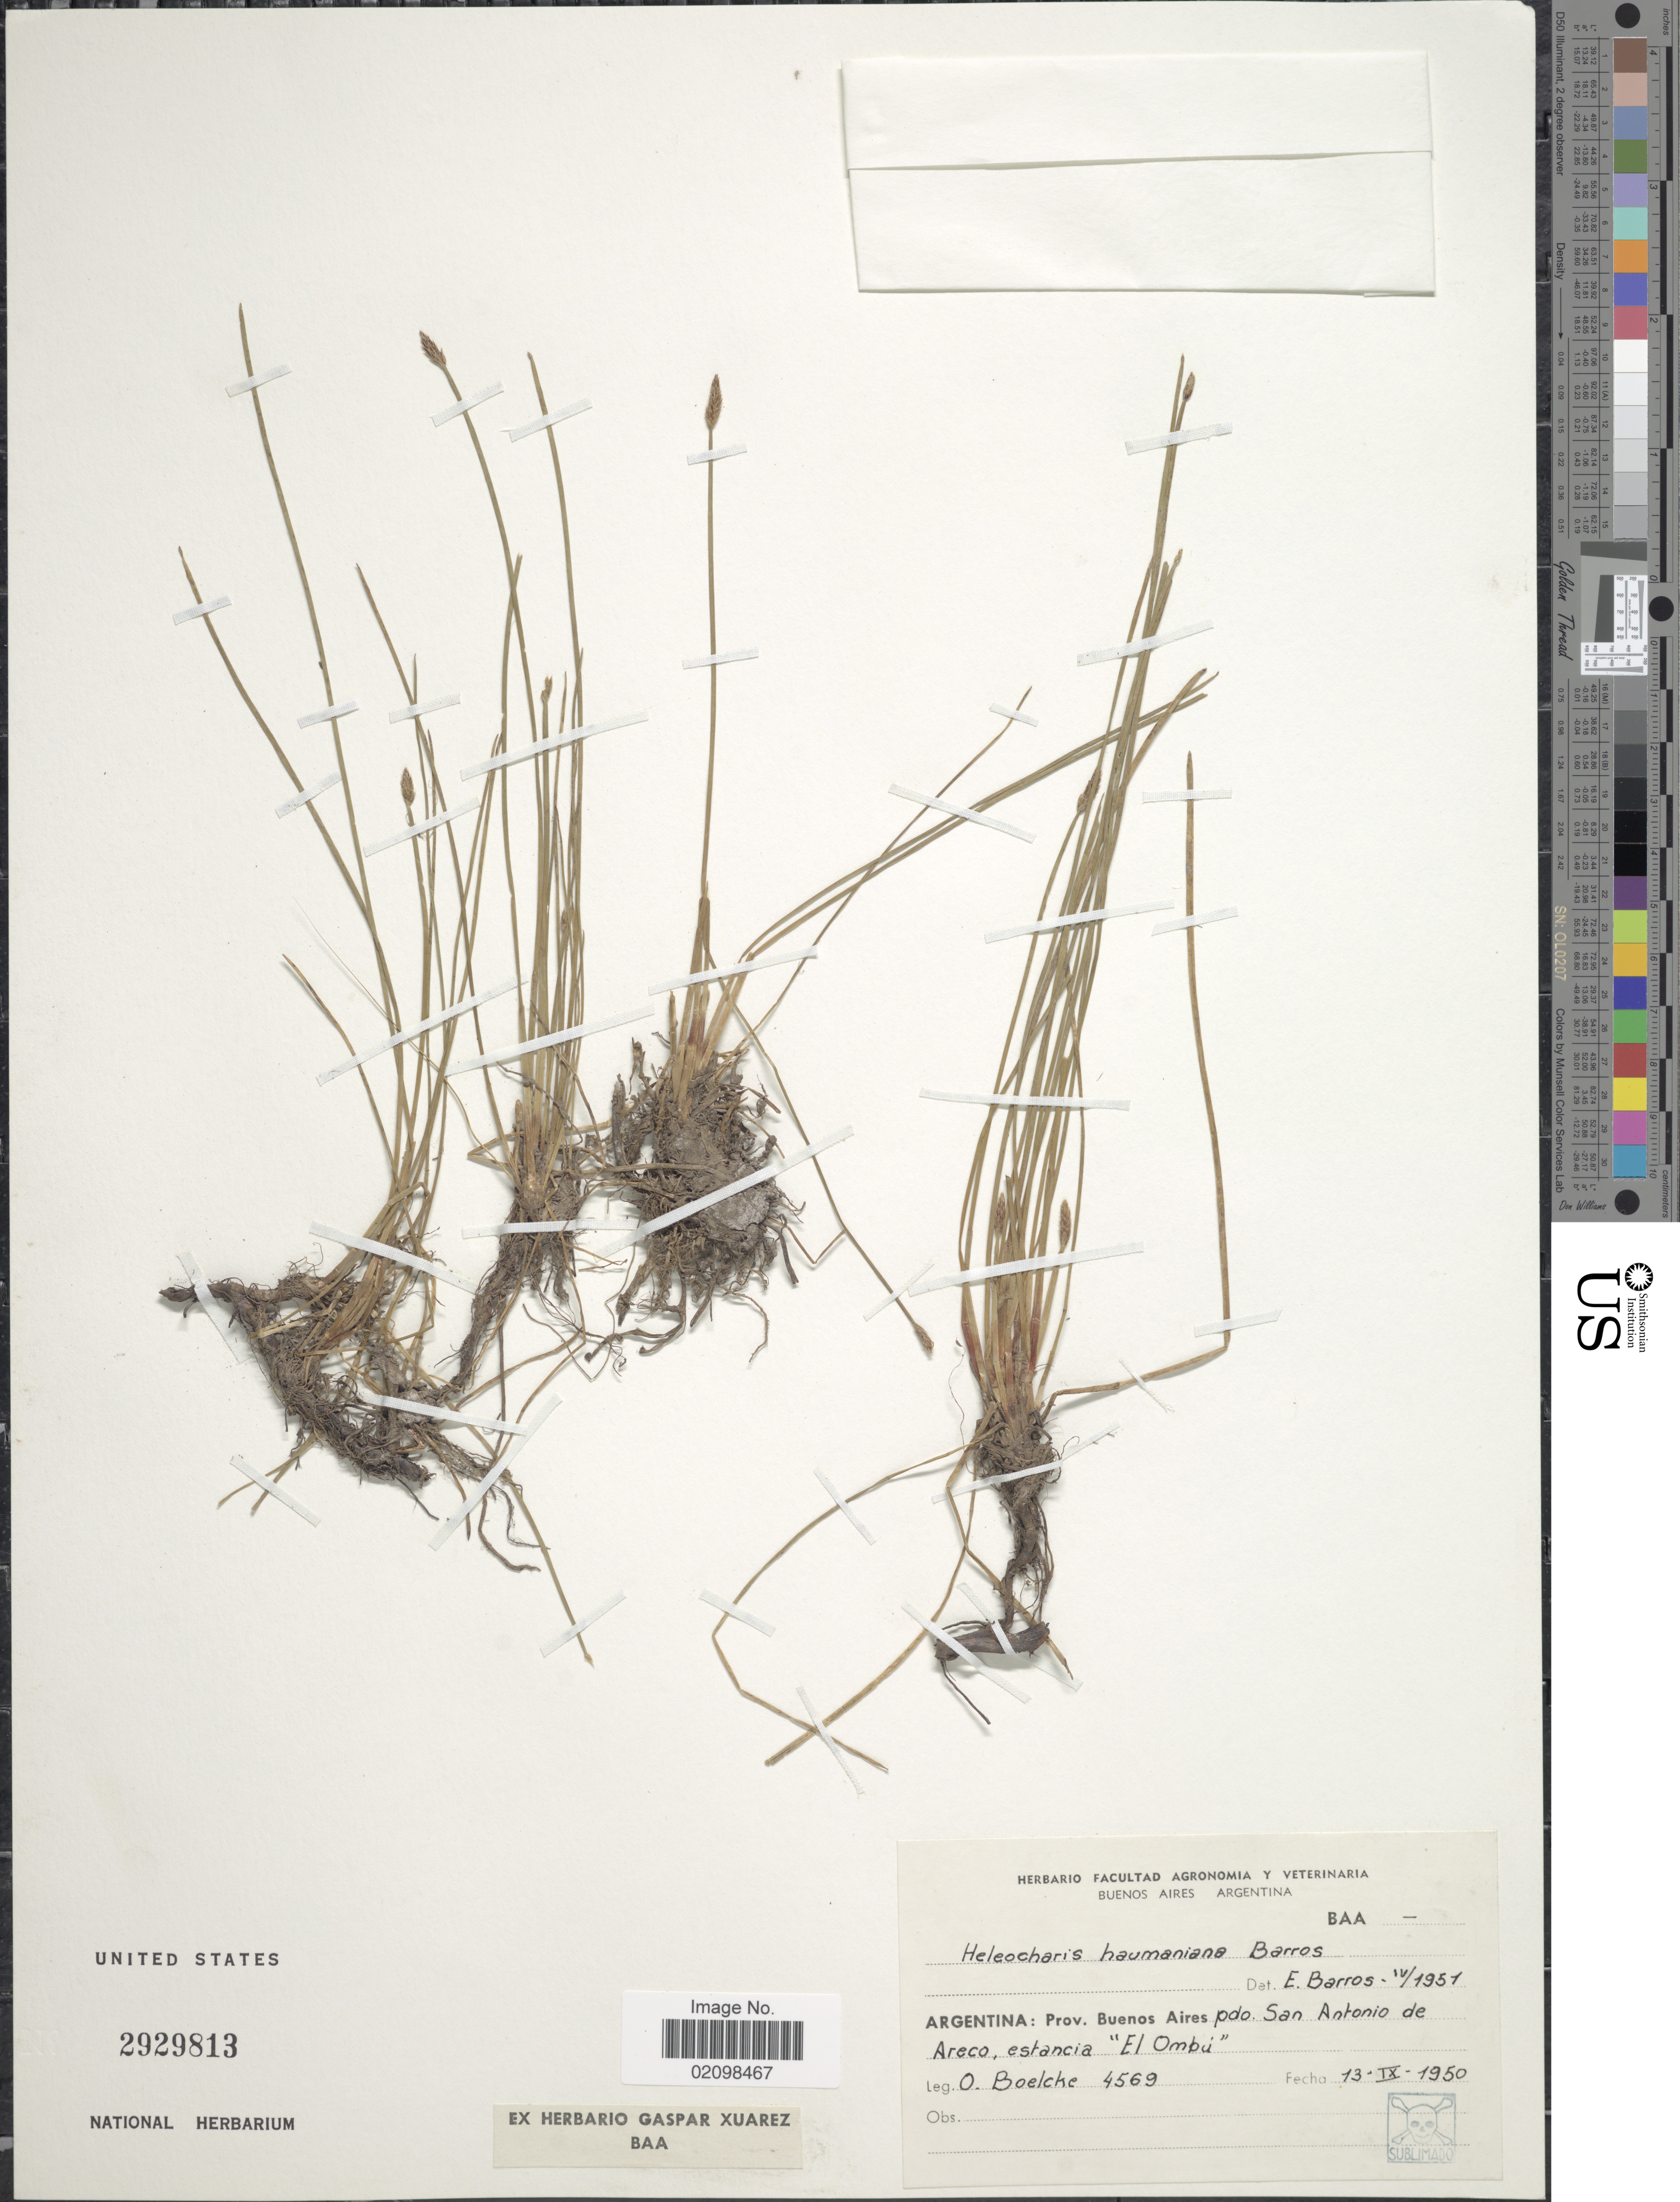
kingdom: Plantae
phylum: Tracheophyta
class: Liliopsida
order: Poales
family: Cyperaceae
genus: Eleocharis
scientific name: Eleocharis haumaniana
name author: Barros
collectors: O. Boelcke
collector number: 4569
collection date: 1950-09-13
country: Argentina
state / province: Buenos Aires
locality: Pdo. San Antonio de Areco, estancia "El Ombu"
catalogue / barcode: US 2929813